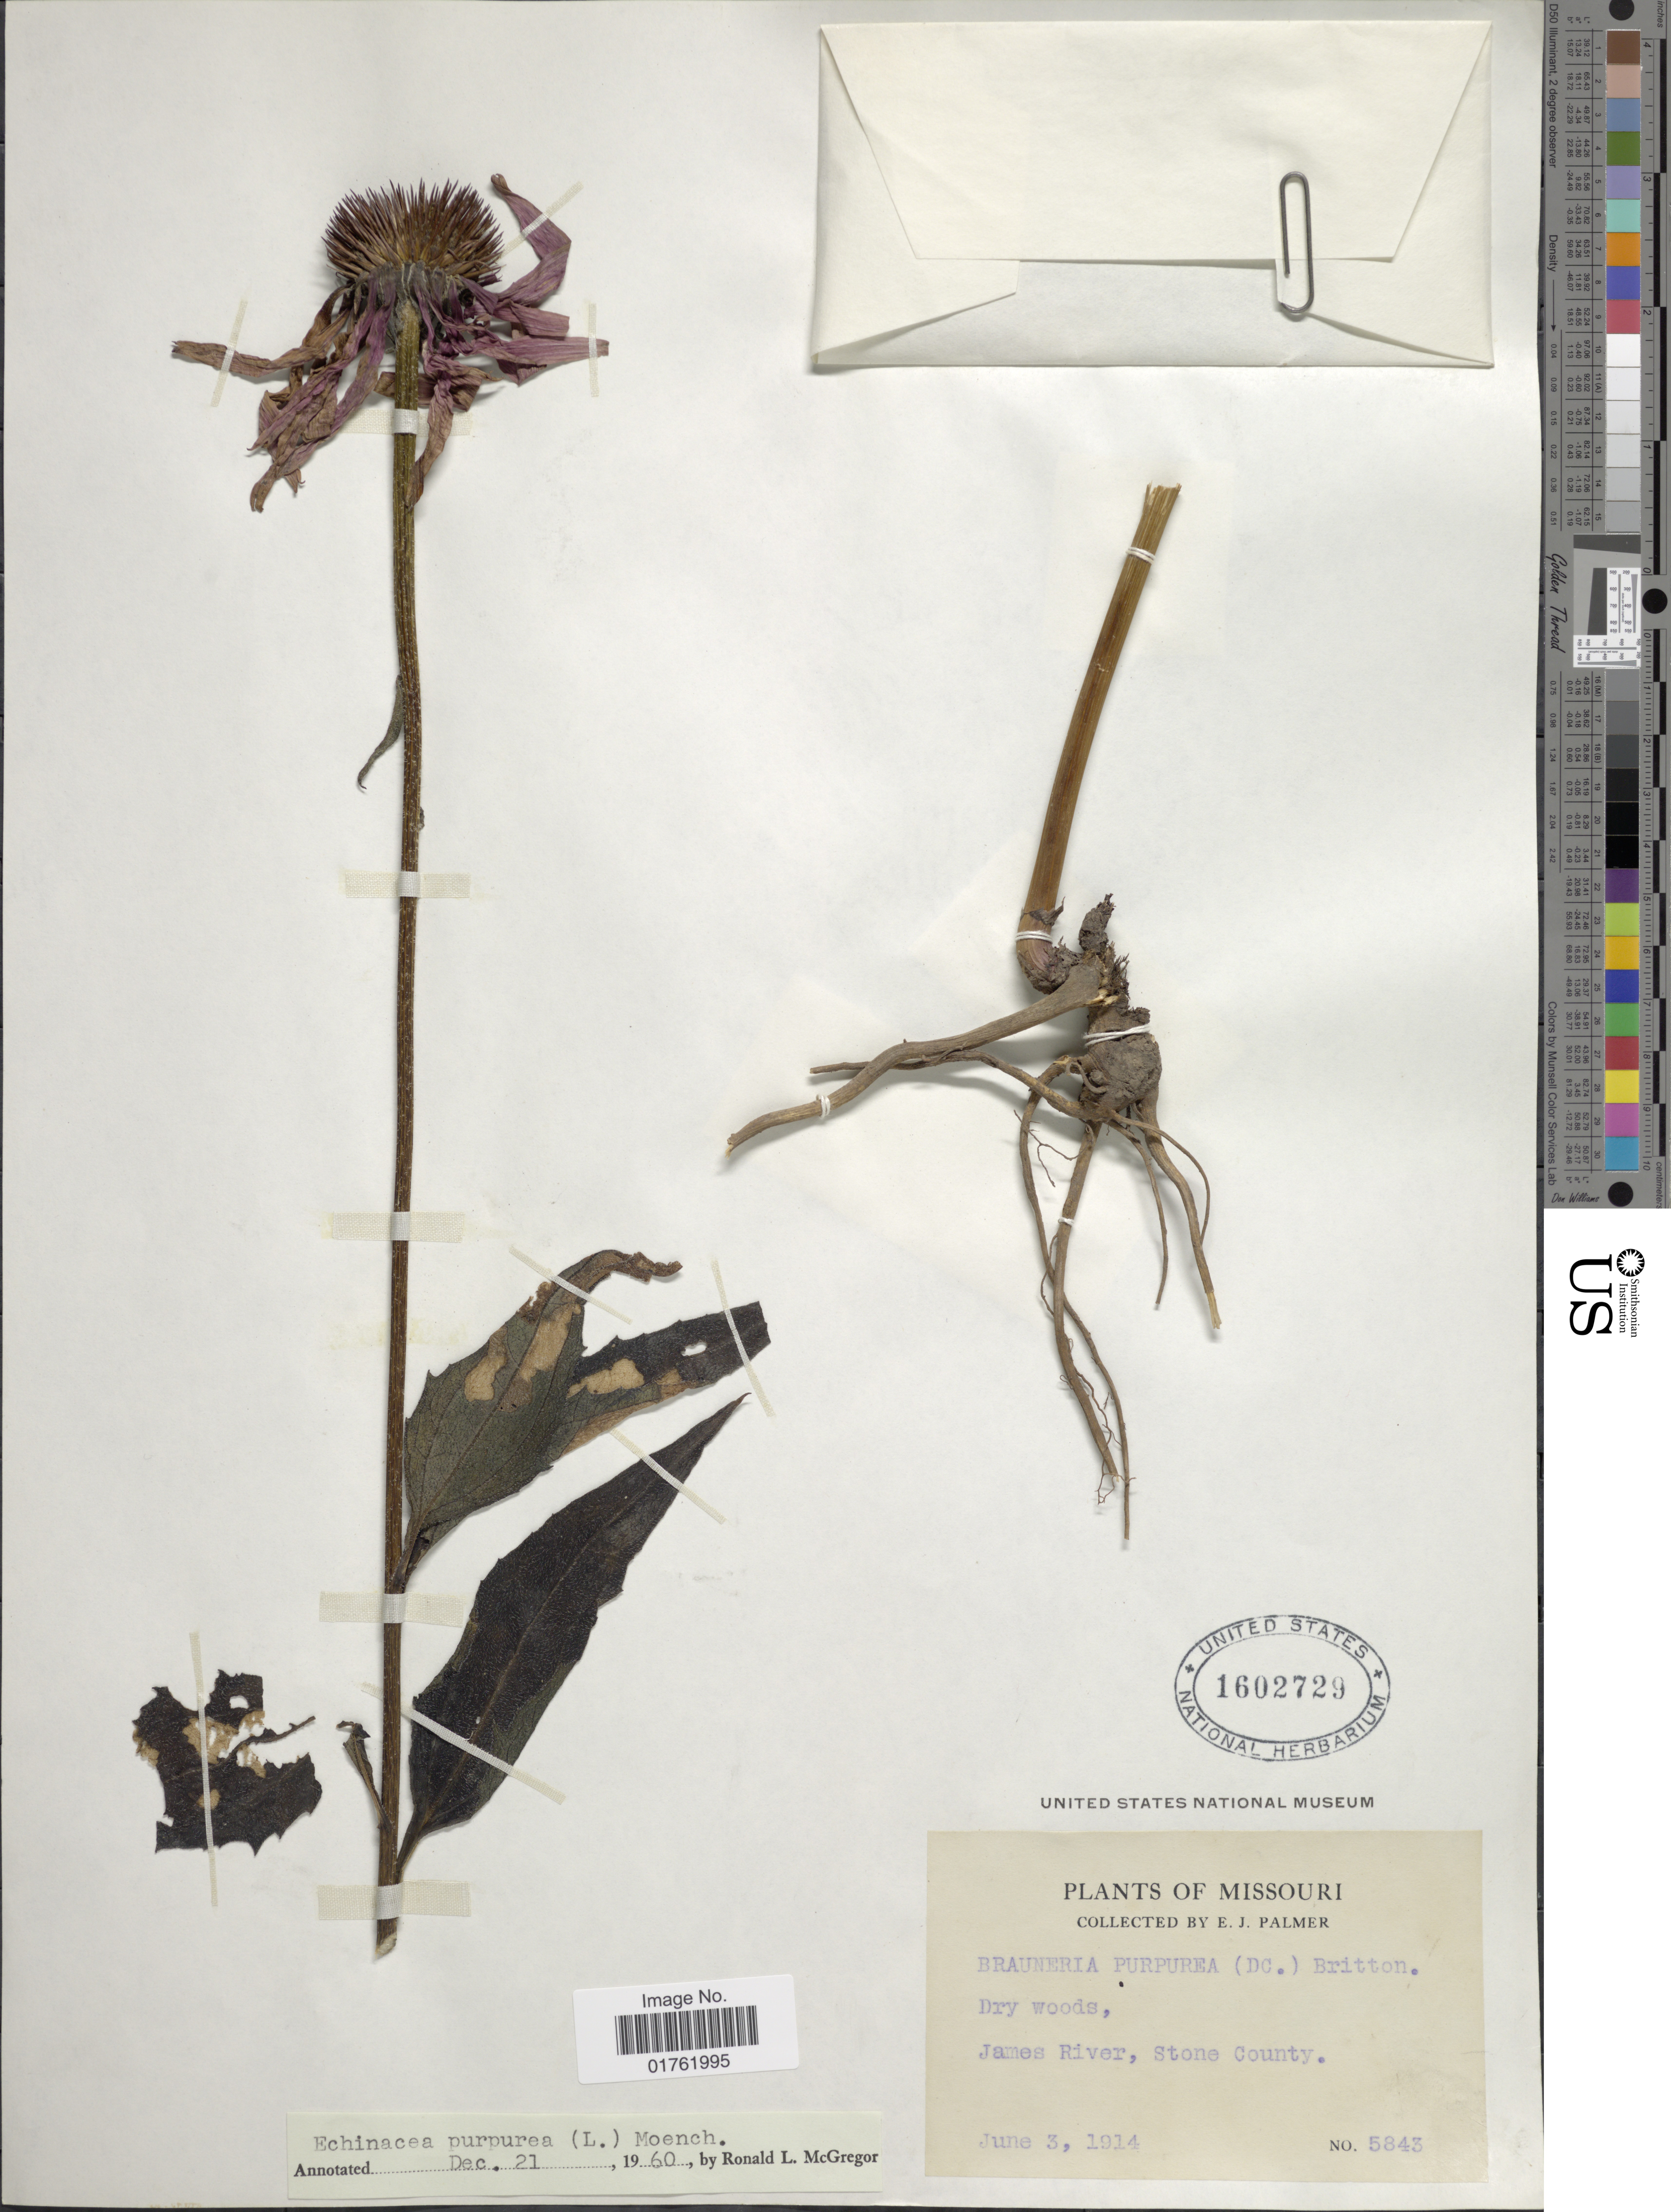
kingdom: Plantae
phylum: Tracheophyta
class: Magnoliopsida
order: Asterales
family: Asteraceae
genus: Echinacea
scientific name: Echinacea purpurea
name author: (L.) Moench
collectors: E. J. Palmer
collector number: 5843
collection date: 1914-06-03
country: United States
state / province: Missouri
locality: Dry woods, James River, Stone County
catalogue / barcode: US 1602729